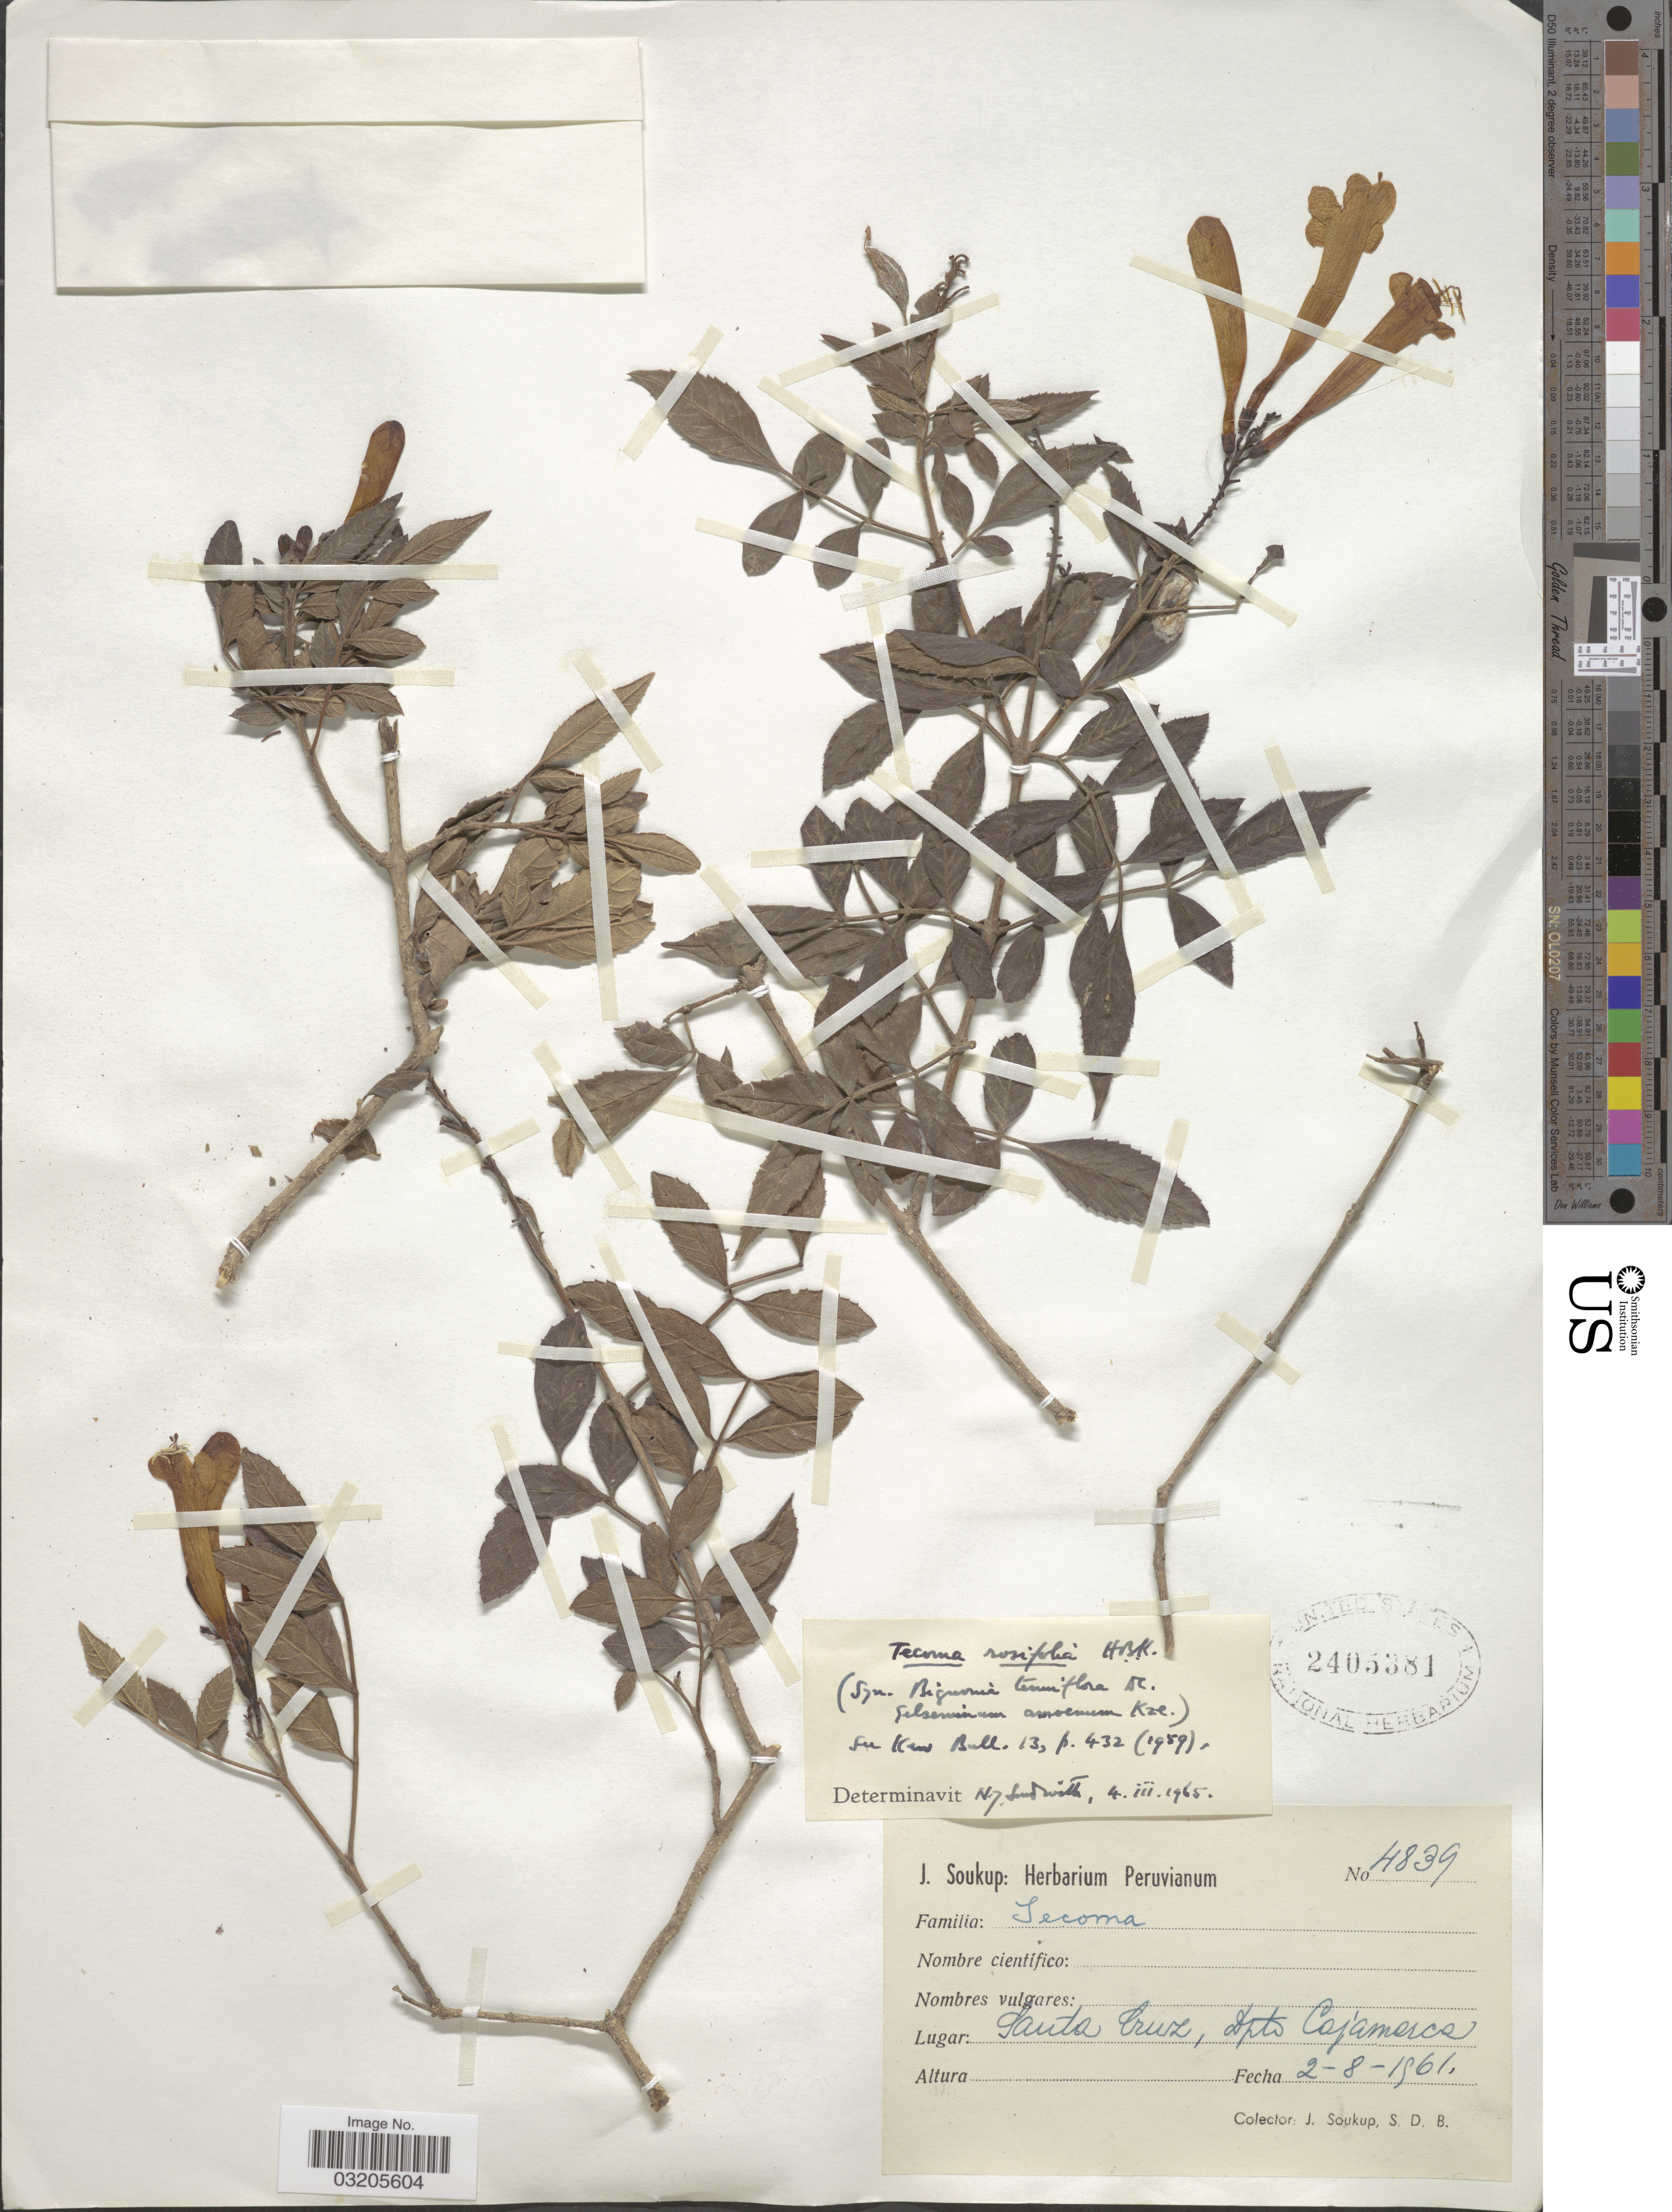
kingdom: Plantae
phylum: Tracheophyta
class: Magnoliopsida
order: Lamiales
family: Bignoniaceae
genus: Tecoma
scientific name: Tecoma rosifolia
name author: Kunth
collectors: J. Soukup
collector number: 4839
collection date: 1961-08-02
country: Peru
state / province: Cajamarca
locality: Santa Cruz, Dpto Cajamarca.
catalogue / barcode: US 2405381